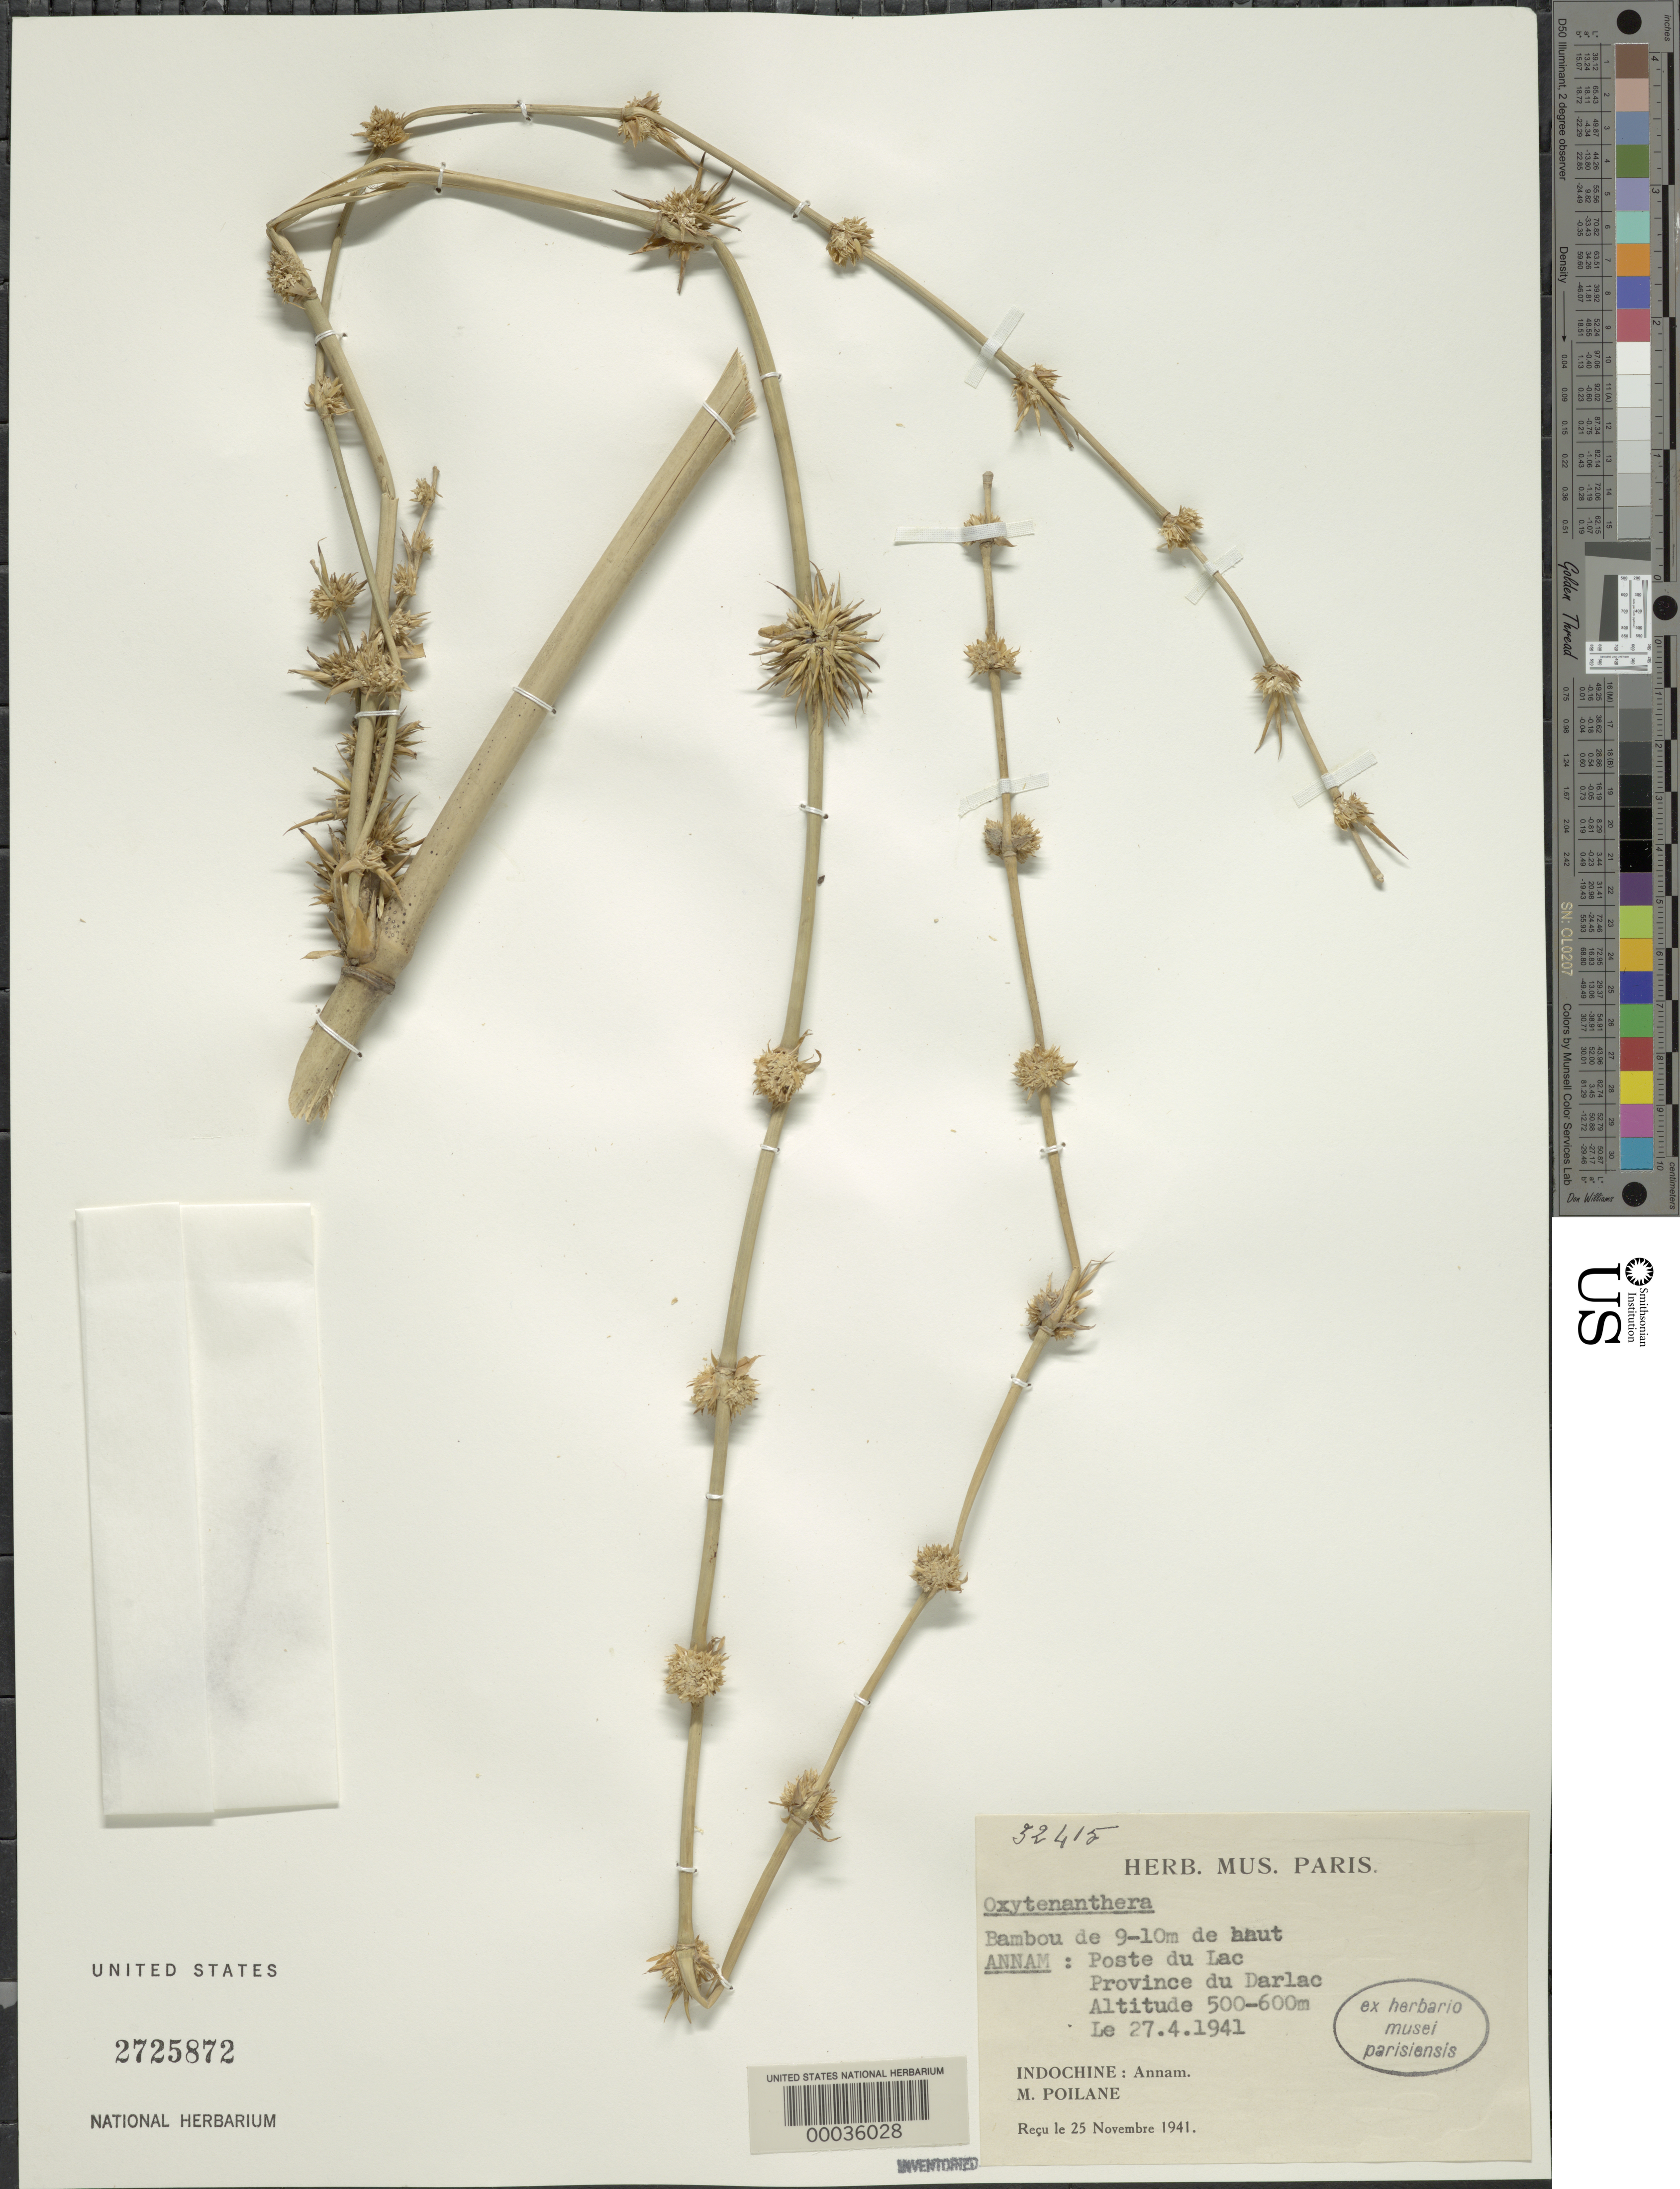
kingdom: Plantae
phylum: Tracheophyta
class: Liliopsida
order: Poales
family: Poaceae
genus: Dendrocalamus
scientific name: Dendrocalamus sp.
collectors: M. Poilane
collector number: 32415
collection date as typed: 27 Apr 1941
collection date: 1941-04-27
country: Vietnam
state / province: Annam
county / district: Province Du Darlac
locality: Annam, poste du lac, darlac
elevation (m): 500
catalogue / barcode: US 2725872